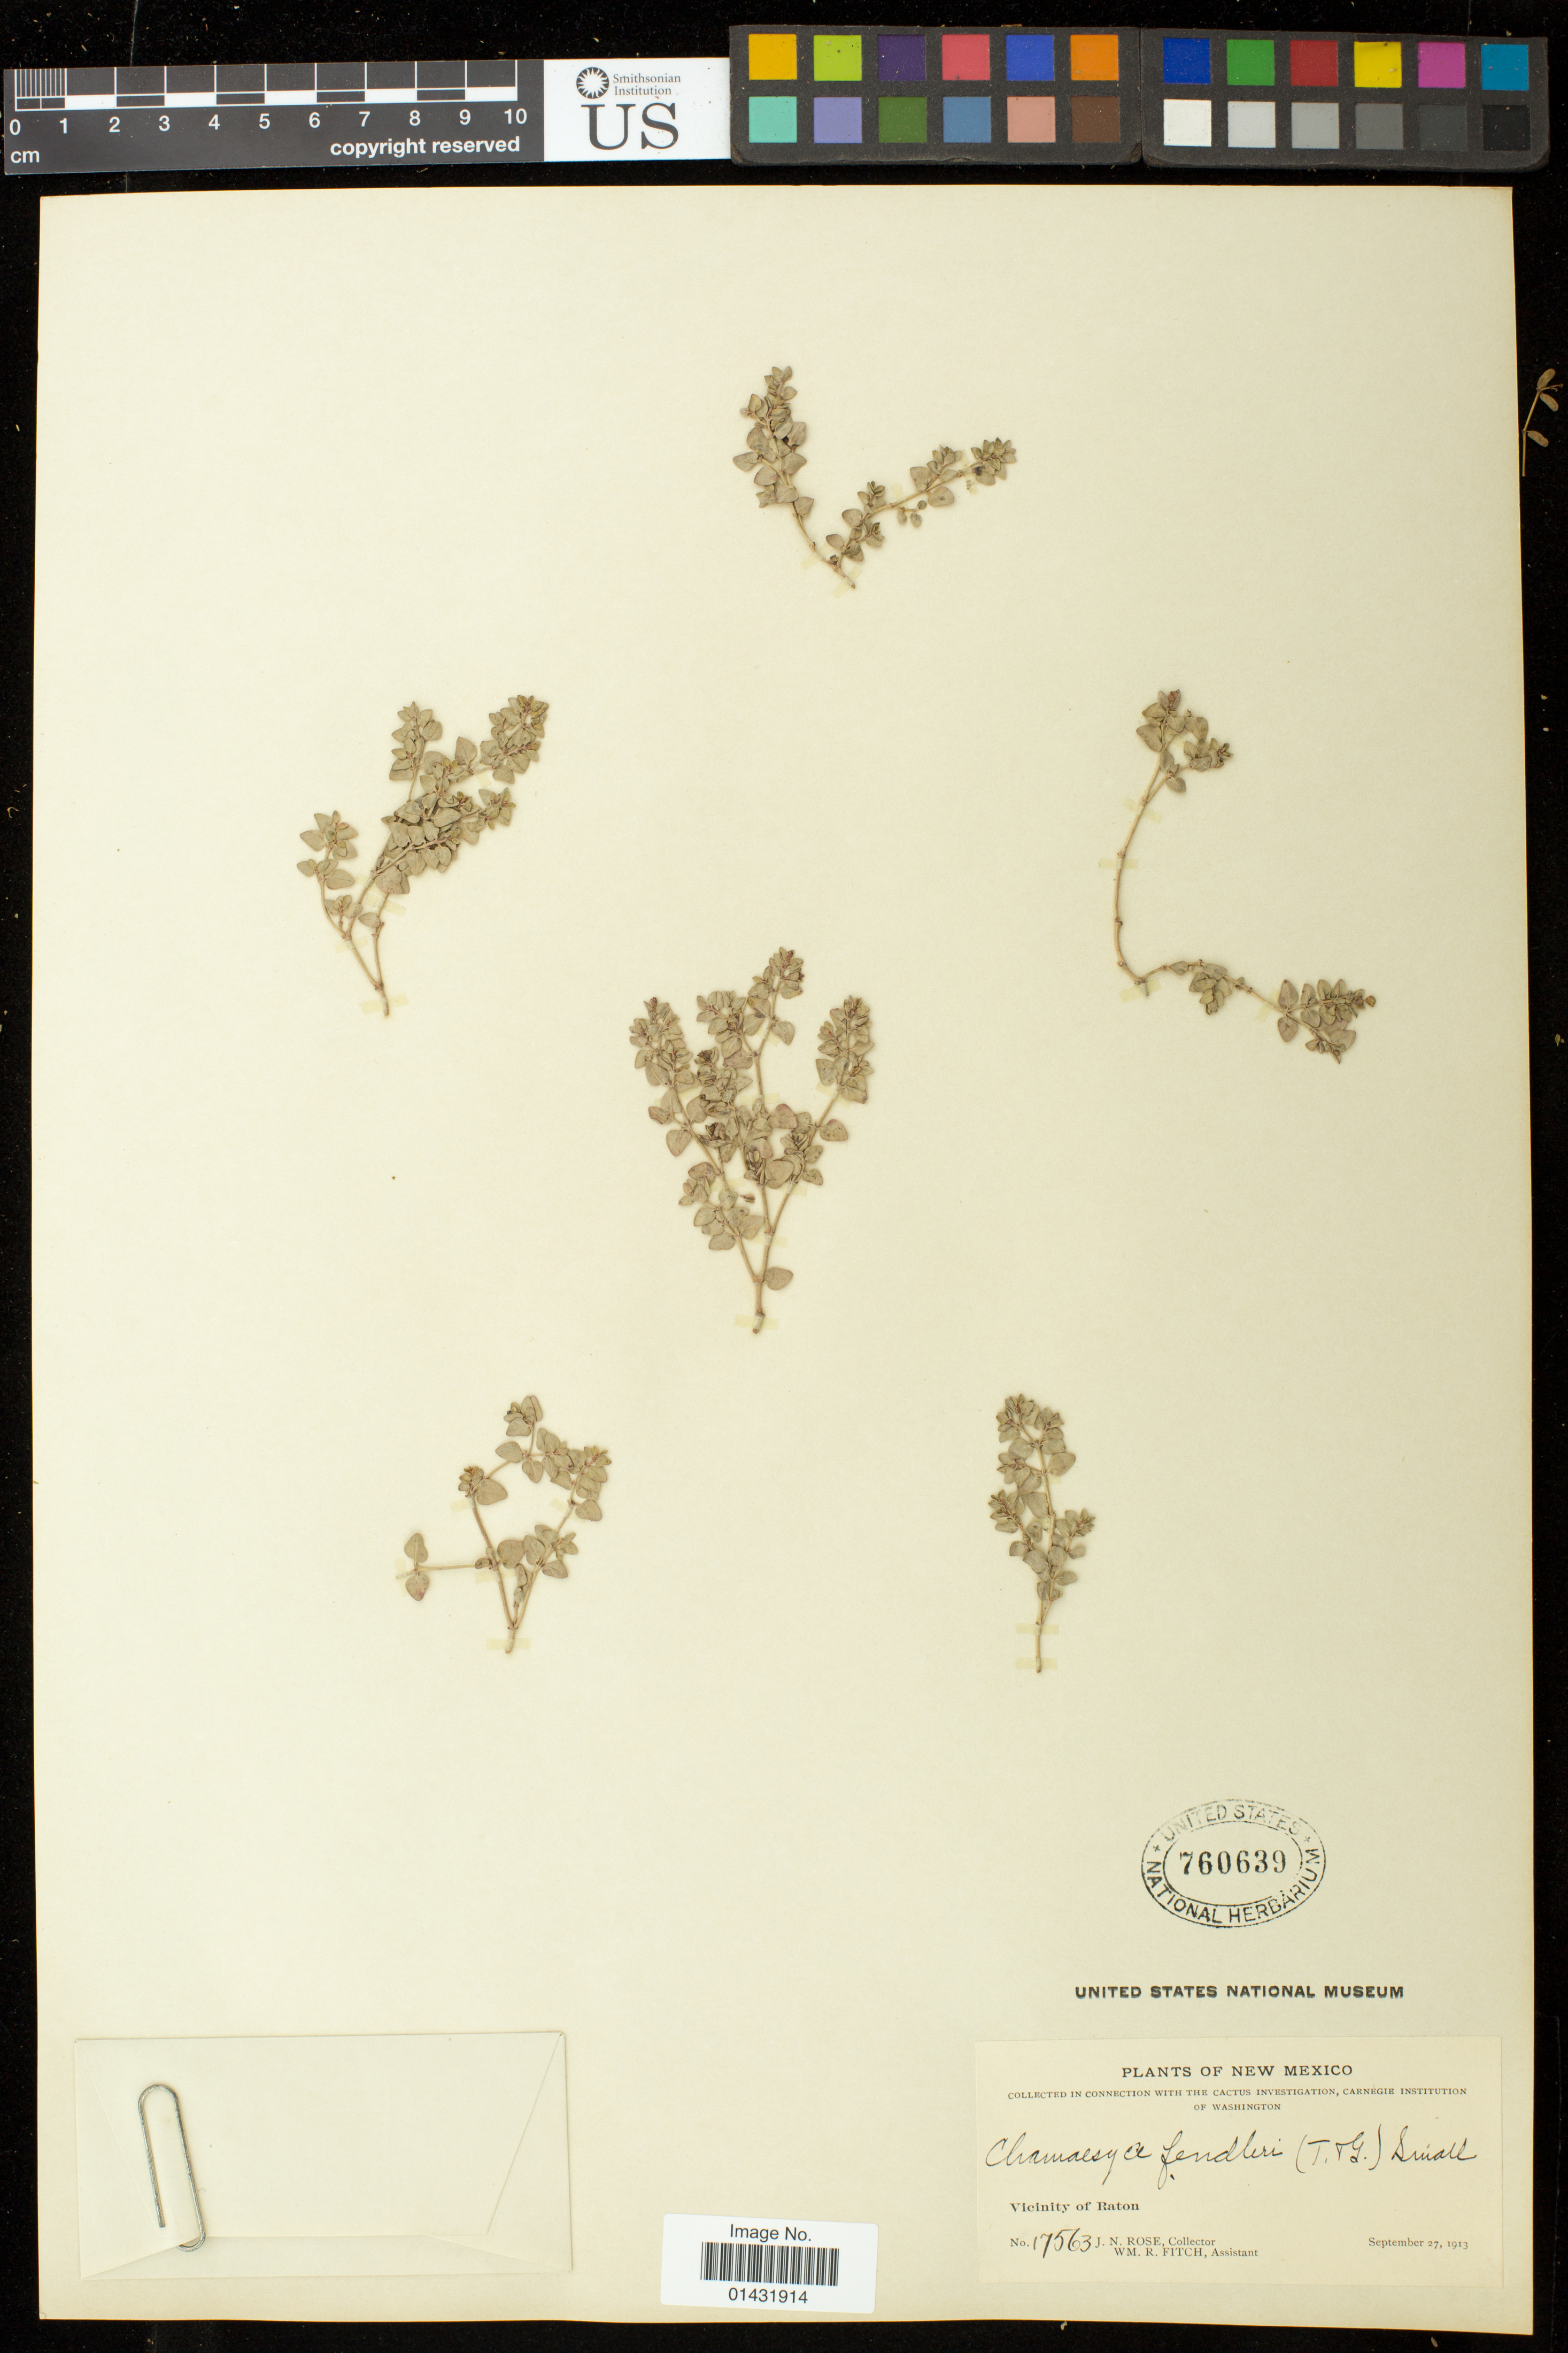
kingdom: Plantae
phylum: Tracheophyta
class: Magnoliopsida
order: Malpighiales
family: Euphorbiaceae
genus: Euphorbia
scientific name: Euphorbia fendleri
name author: Torr. & A. Gray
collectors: J. N. Rose & W. R. Fitch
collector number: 17563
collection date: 1913-09-27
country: United States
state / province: New Mexico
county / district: Colfax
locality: Vicinity of Raton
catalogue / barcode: US 760639